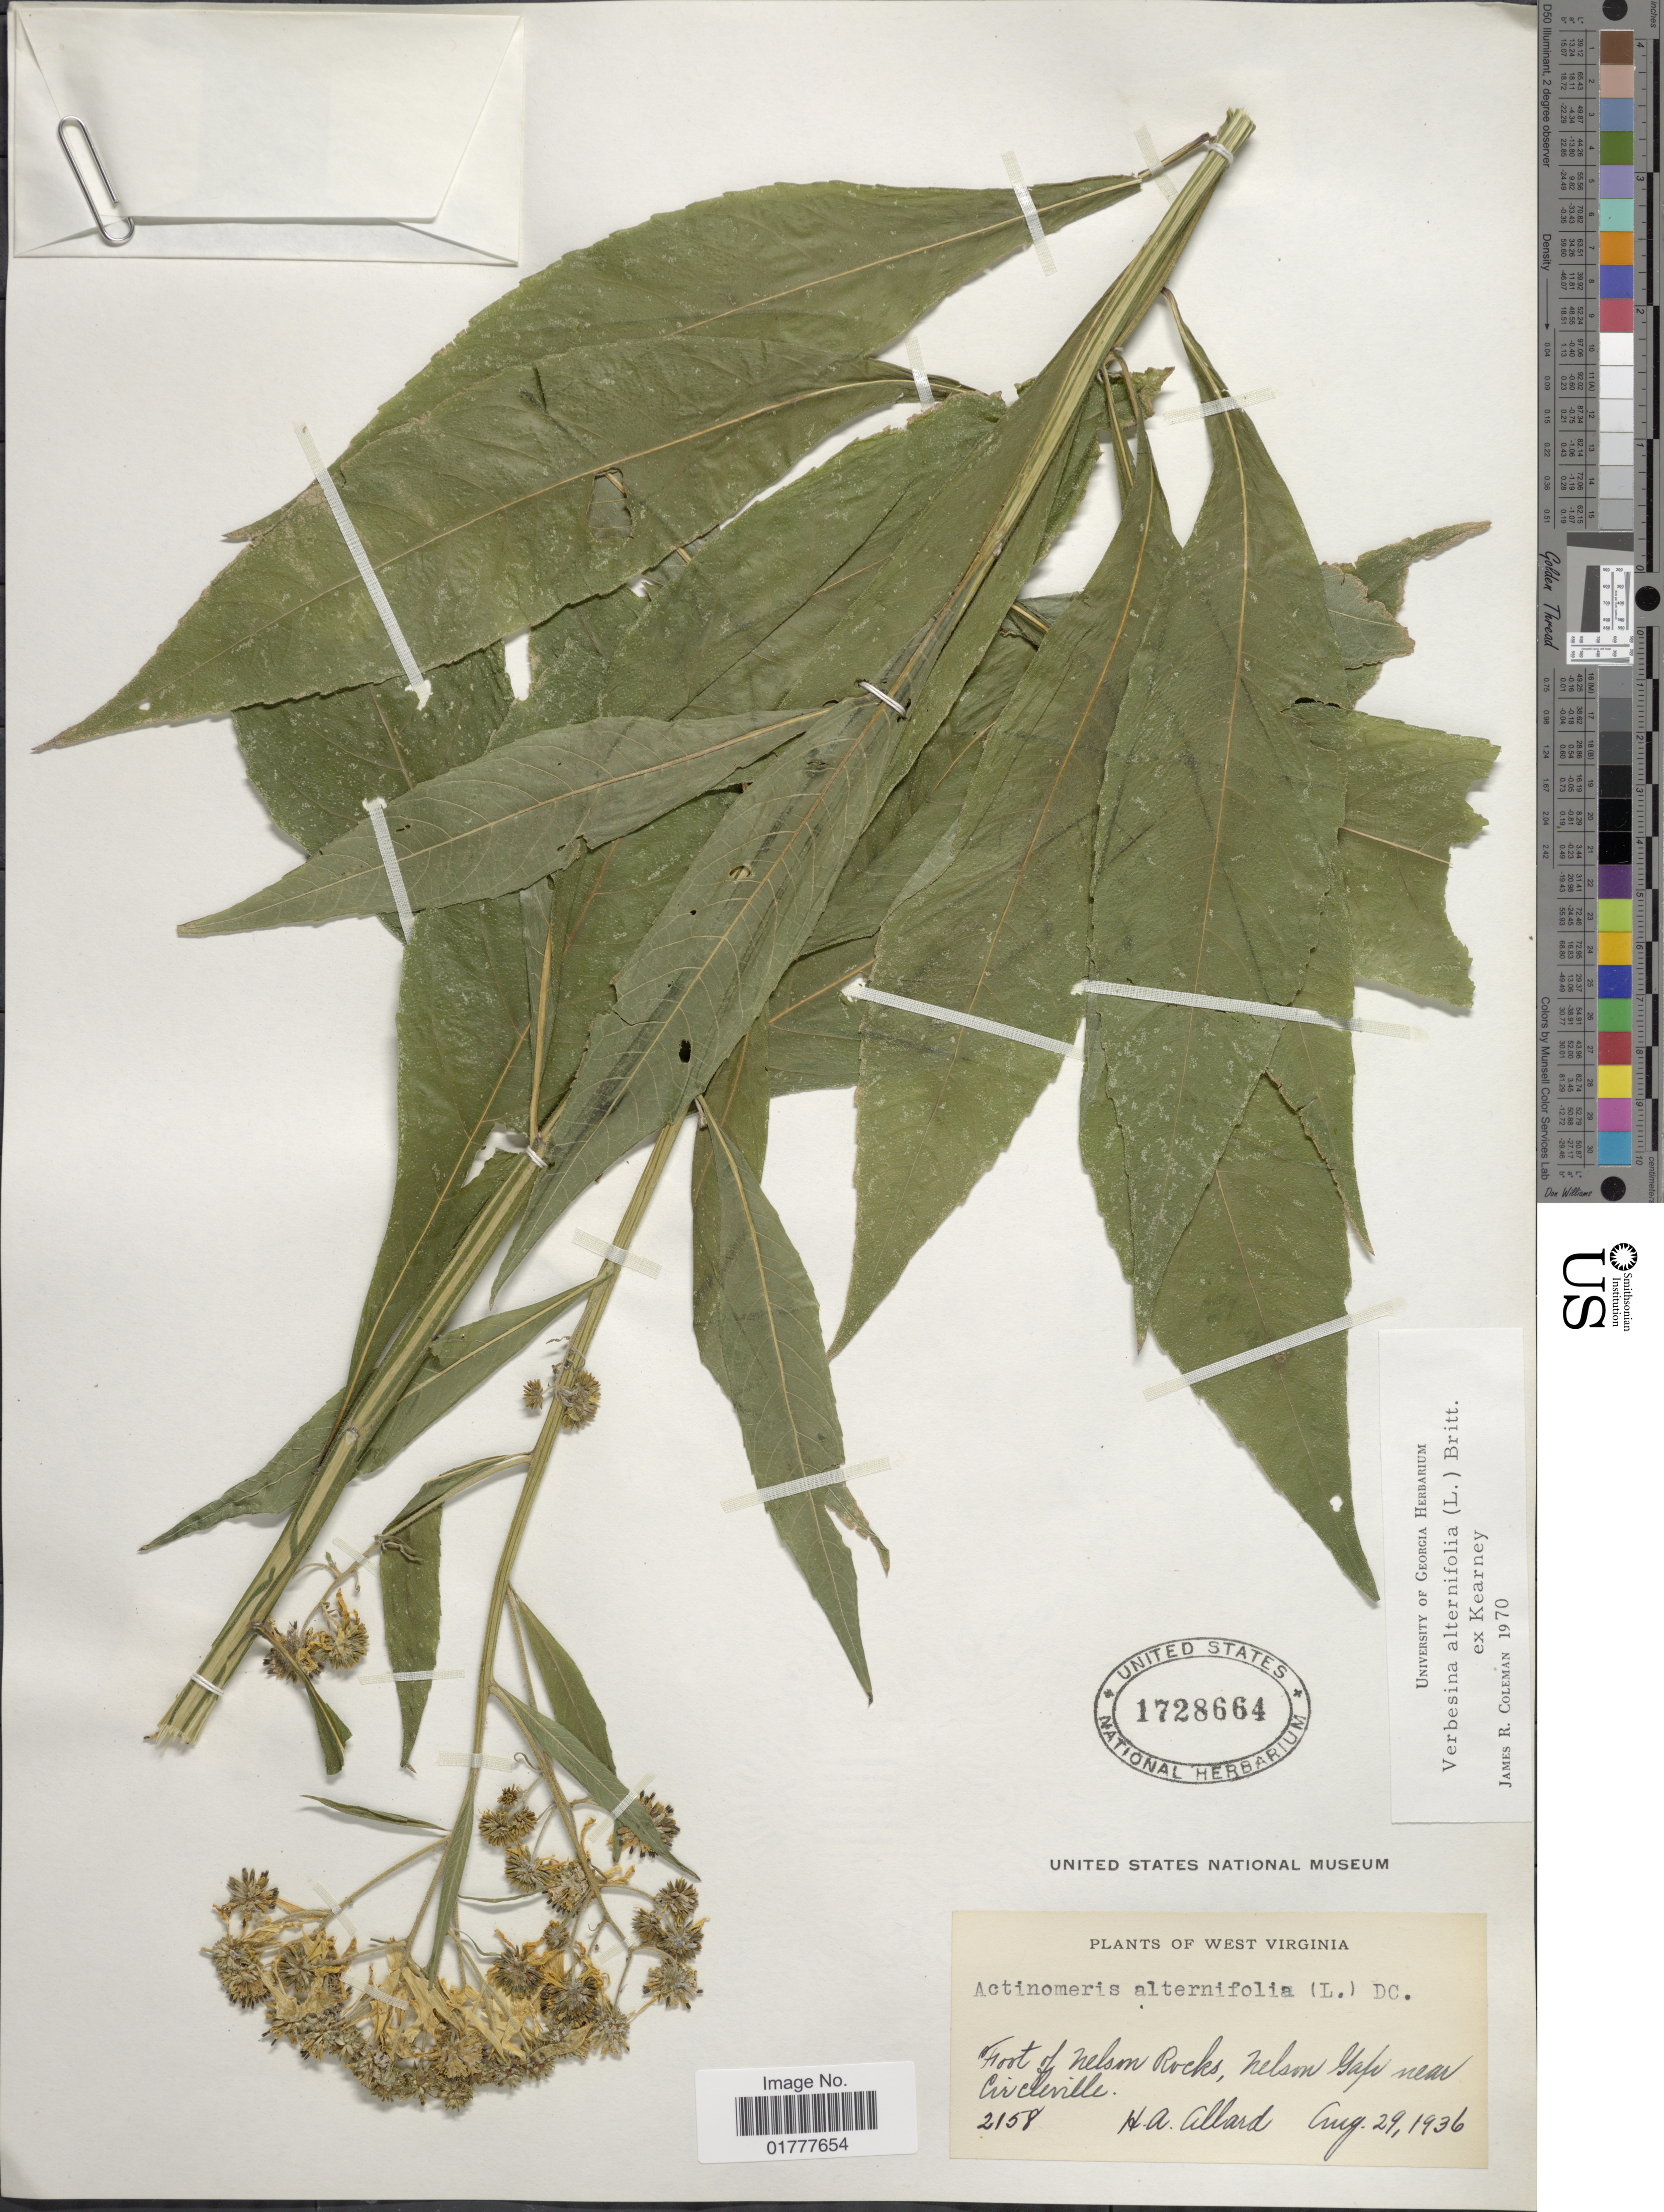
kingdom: Plantae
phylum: Tracheophyta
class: Magnoliopsida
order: Asterales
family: Asteraceae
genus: Actinomeris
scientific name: Actinomeris alternifolia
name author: (L.) DC.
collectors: H. A. Allard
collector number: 2158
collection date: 1936-08-29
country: United States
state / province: West Virginia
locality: Foot of Nelson Rocks, Nelson Gap near Circleville.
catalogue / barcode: US 1728664